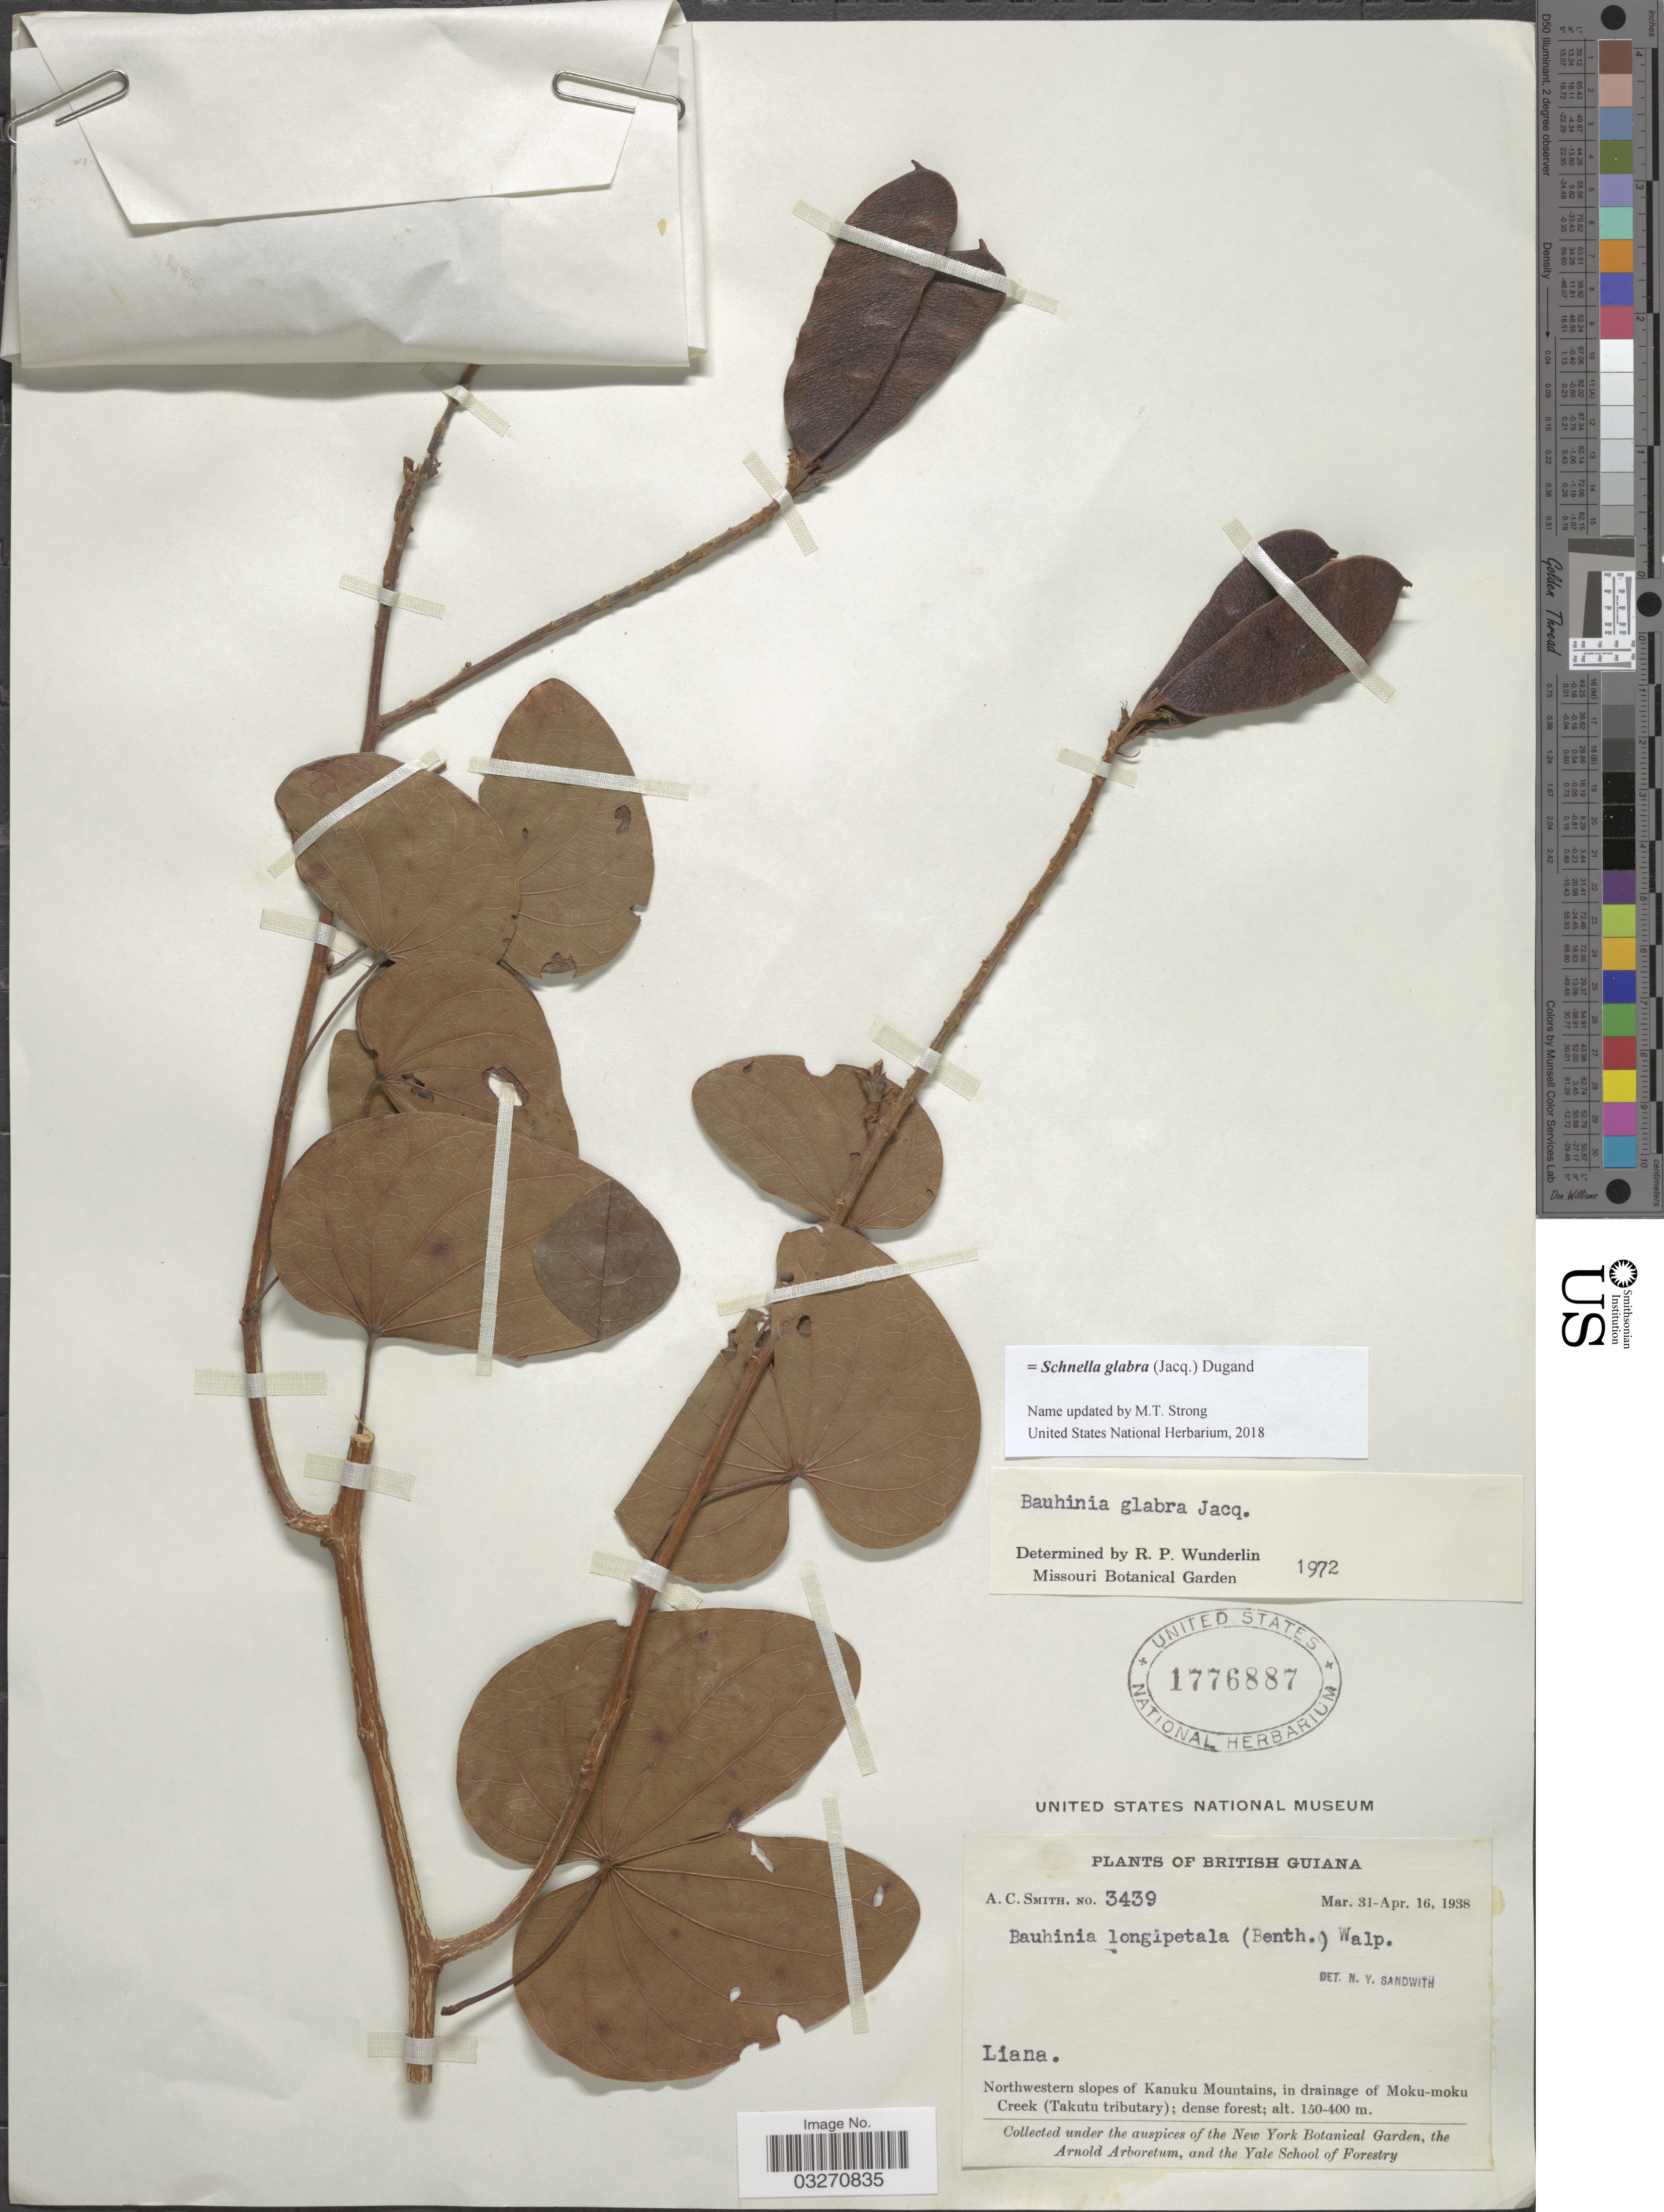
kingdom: Plantae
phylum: Tracheophyta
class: Magnoliopsida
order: Fabales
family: Fabaceae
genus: Schnella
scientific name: Schnella glabra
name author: (Jacq.) Dugand G.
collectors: A. C. Smith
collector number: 3439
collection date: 1938-03-31/1938-04-16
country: Guyana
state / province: U. Takutu-U. Essequibo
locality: British Guiana. Northwestern slopes of Kanuku Mountains, in drainage of Moku-moku Creek (Takutu tributary).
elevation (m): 150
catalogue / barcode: US 1776887